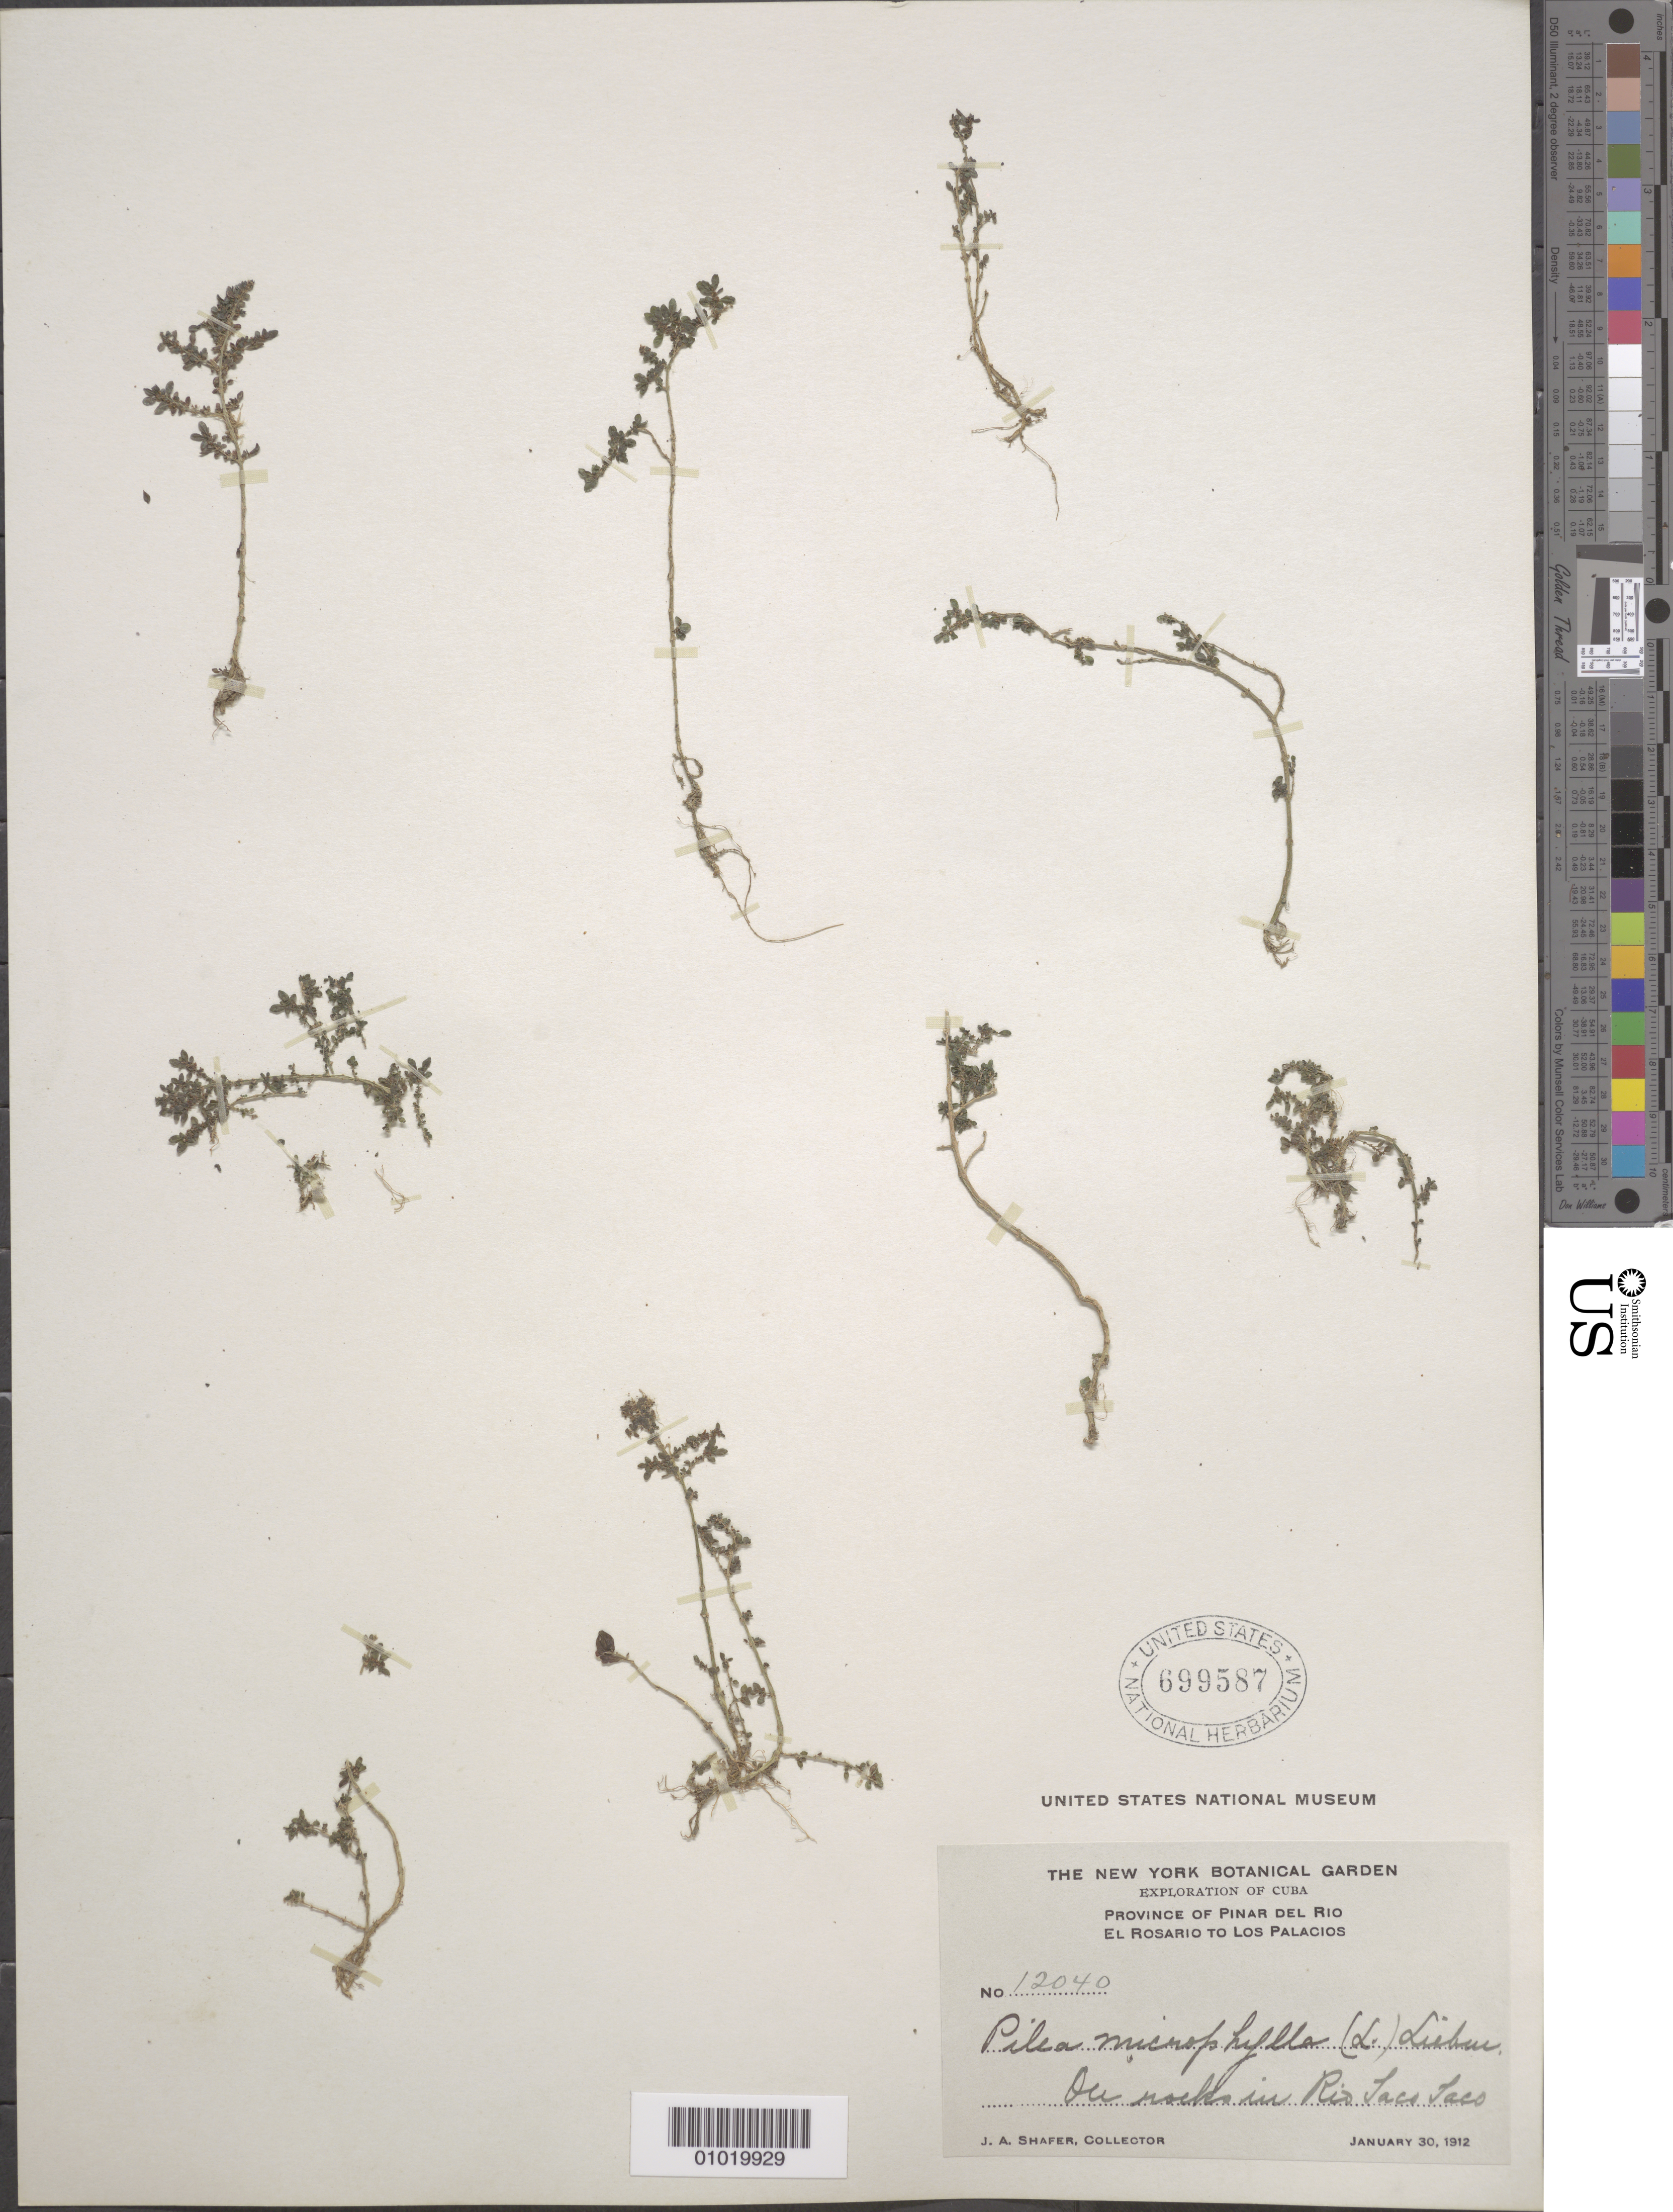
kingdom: Plantae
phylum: Tracheophyta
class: Magnoliopsida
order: Rosales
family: Urticaceae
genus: Pilea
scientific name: Pilea microphylla var. microphylla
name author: (L.) Liebm.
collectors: J. A. Shafer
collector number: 12040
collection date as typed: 30 Jan 1912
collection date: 1912-01-30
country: Cuba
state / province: Pinar del Rio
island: Cuba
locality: Pinar del Rio El Rosario to Los Palacios On rocks in Rio Taco Taco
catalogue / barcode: US 699587